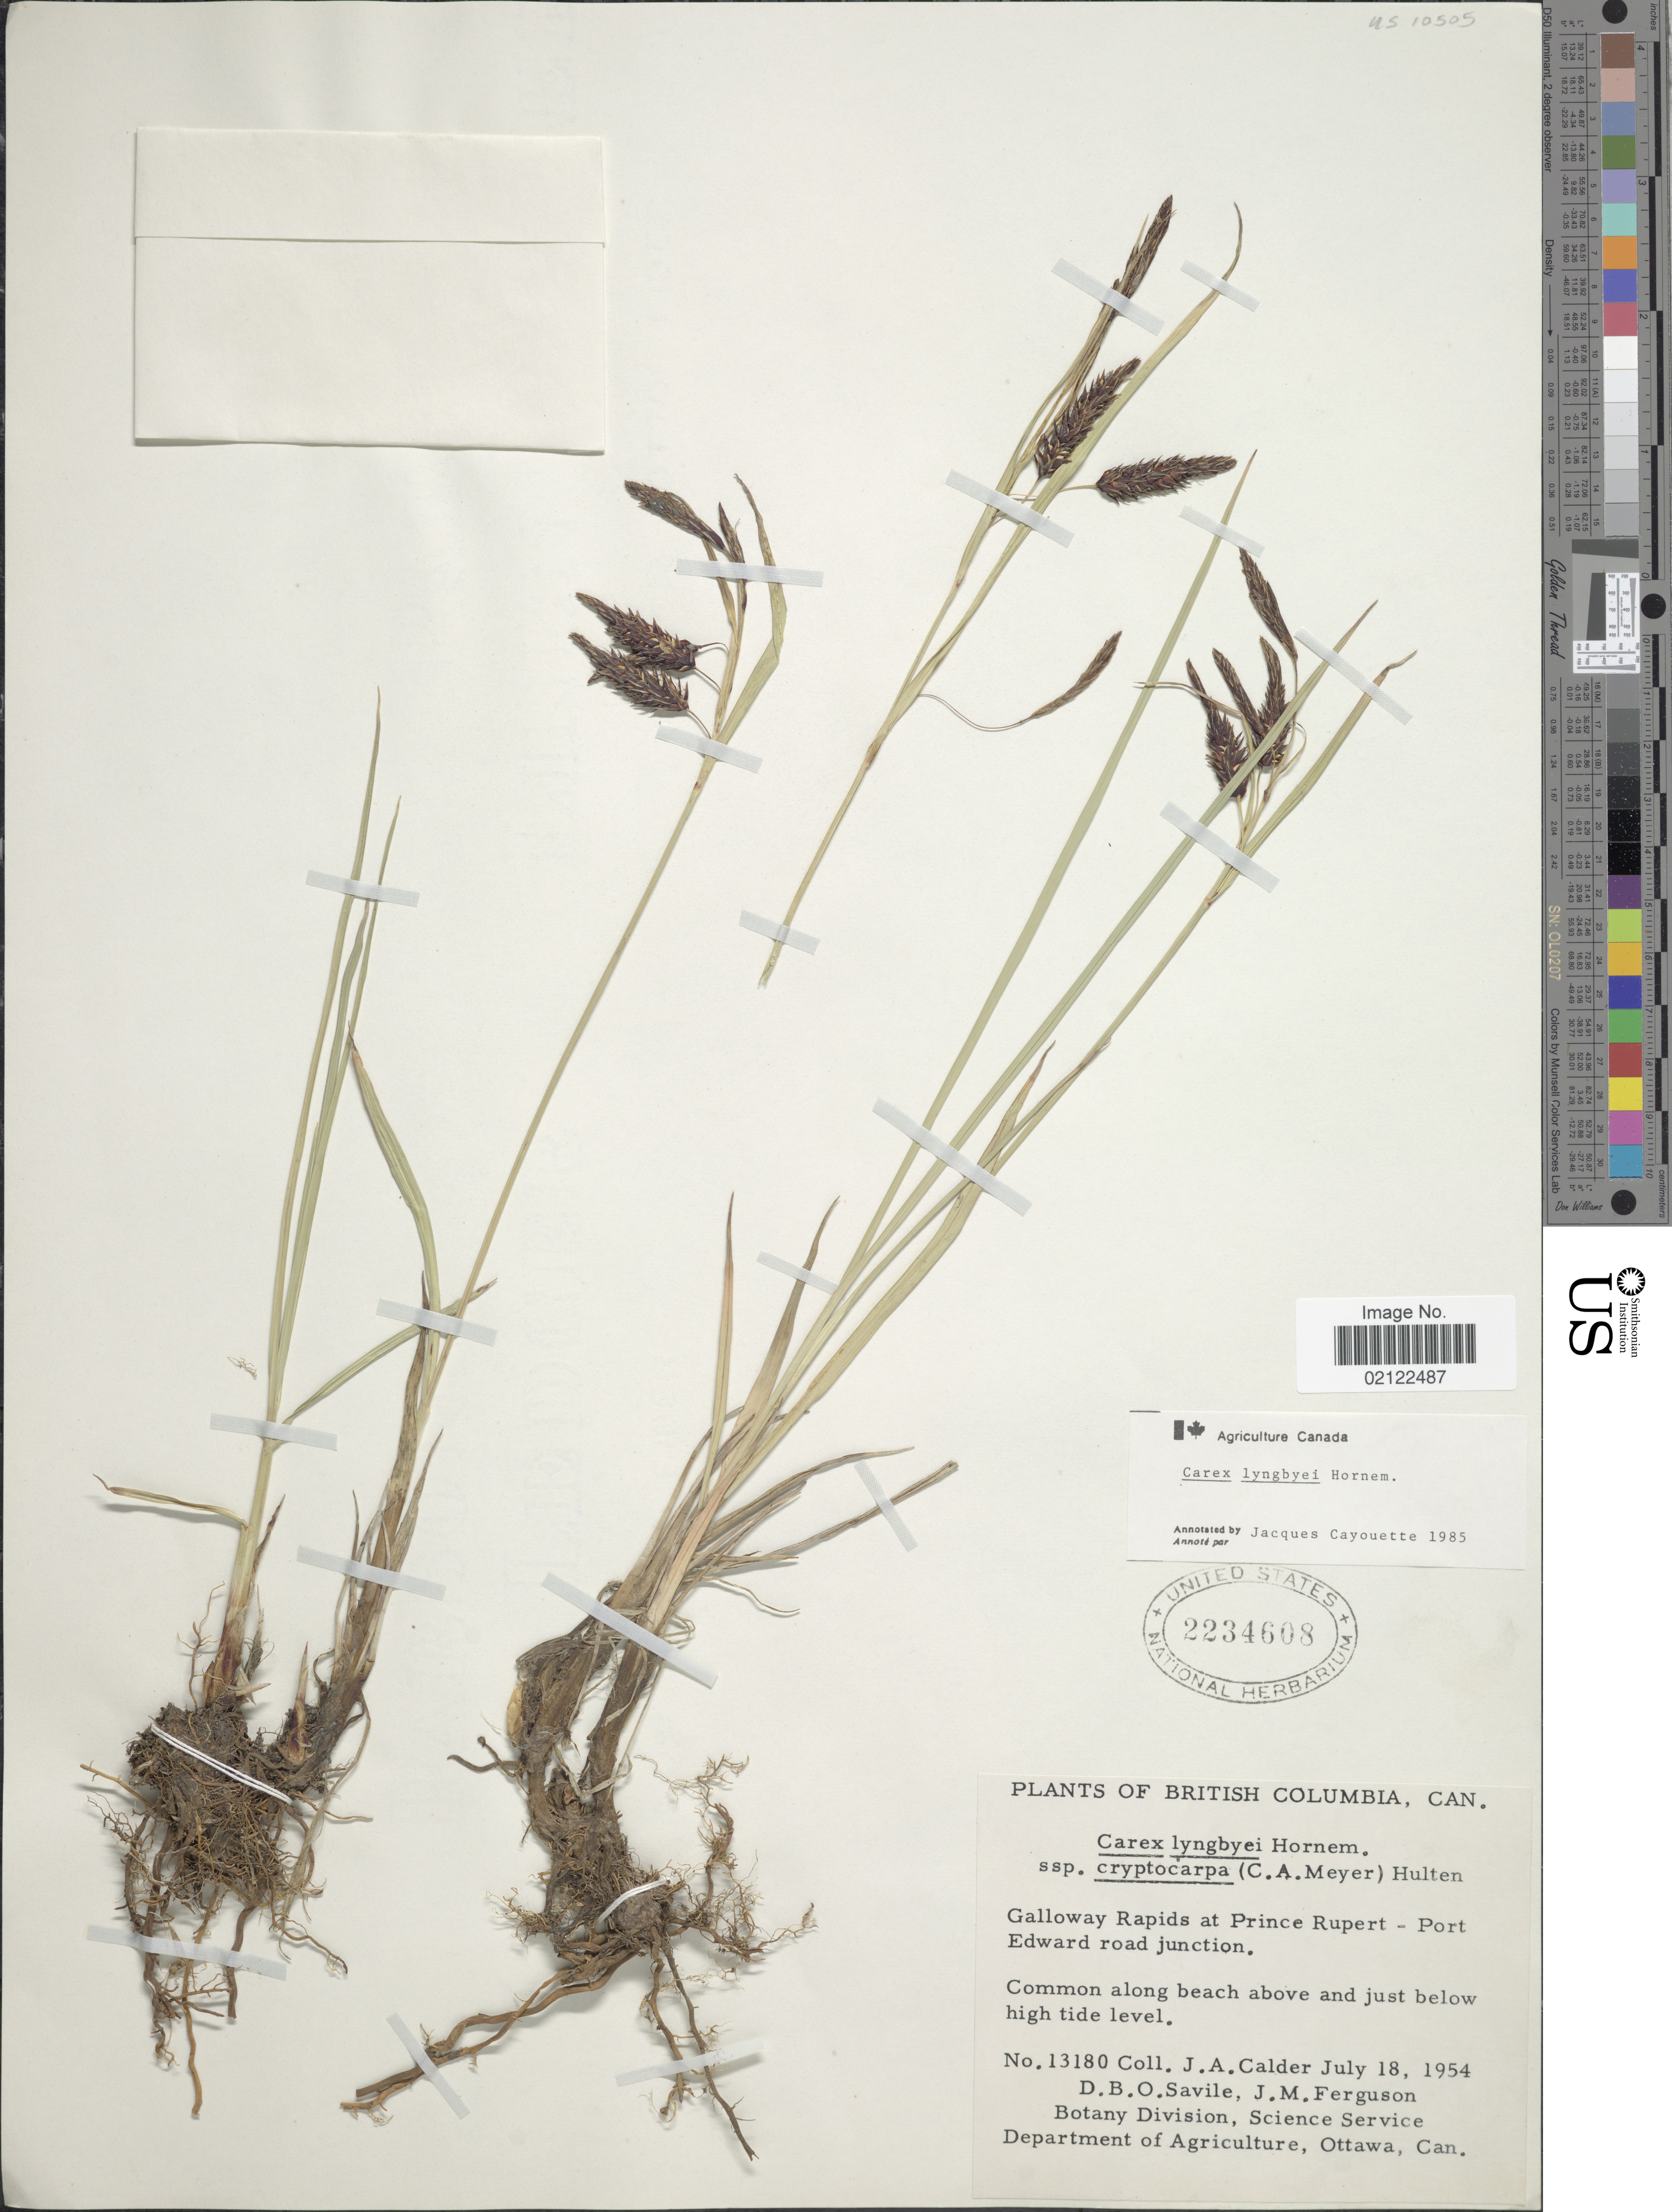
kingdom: Plantae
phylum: Tracheophyta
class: Liliopsida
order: Poales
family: Cyperaceae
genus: Carex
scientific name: Carex lyngbyei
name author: Hornem.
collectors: J. A. Calder, D. Savile & J. M. Ferguson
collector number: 13180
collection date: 1954-07-18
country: Canada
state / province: British Columbia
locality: Galloway Rapids at Prince Rupert - Port Edward road junction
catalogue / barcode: US 2234608